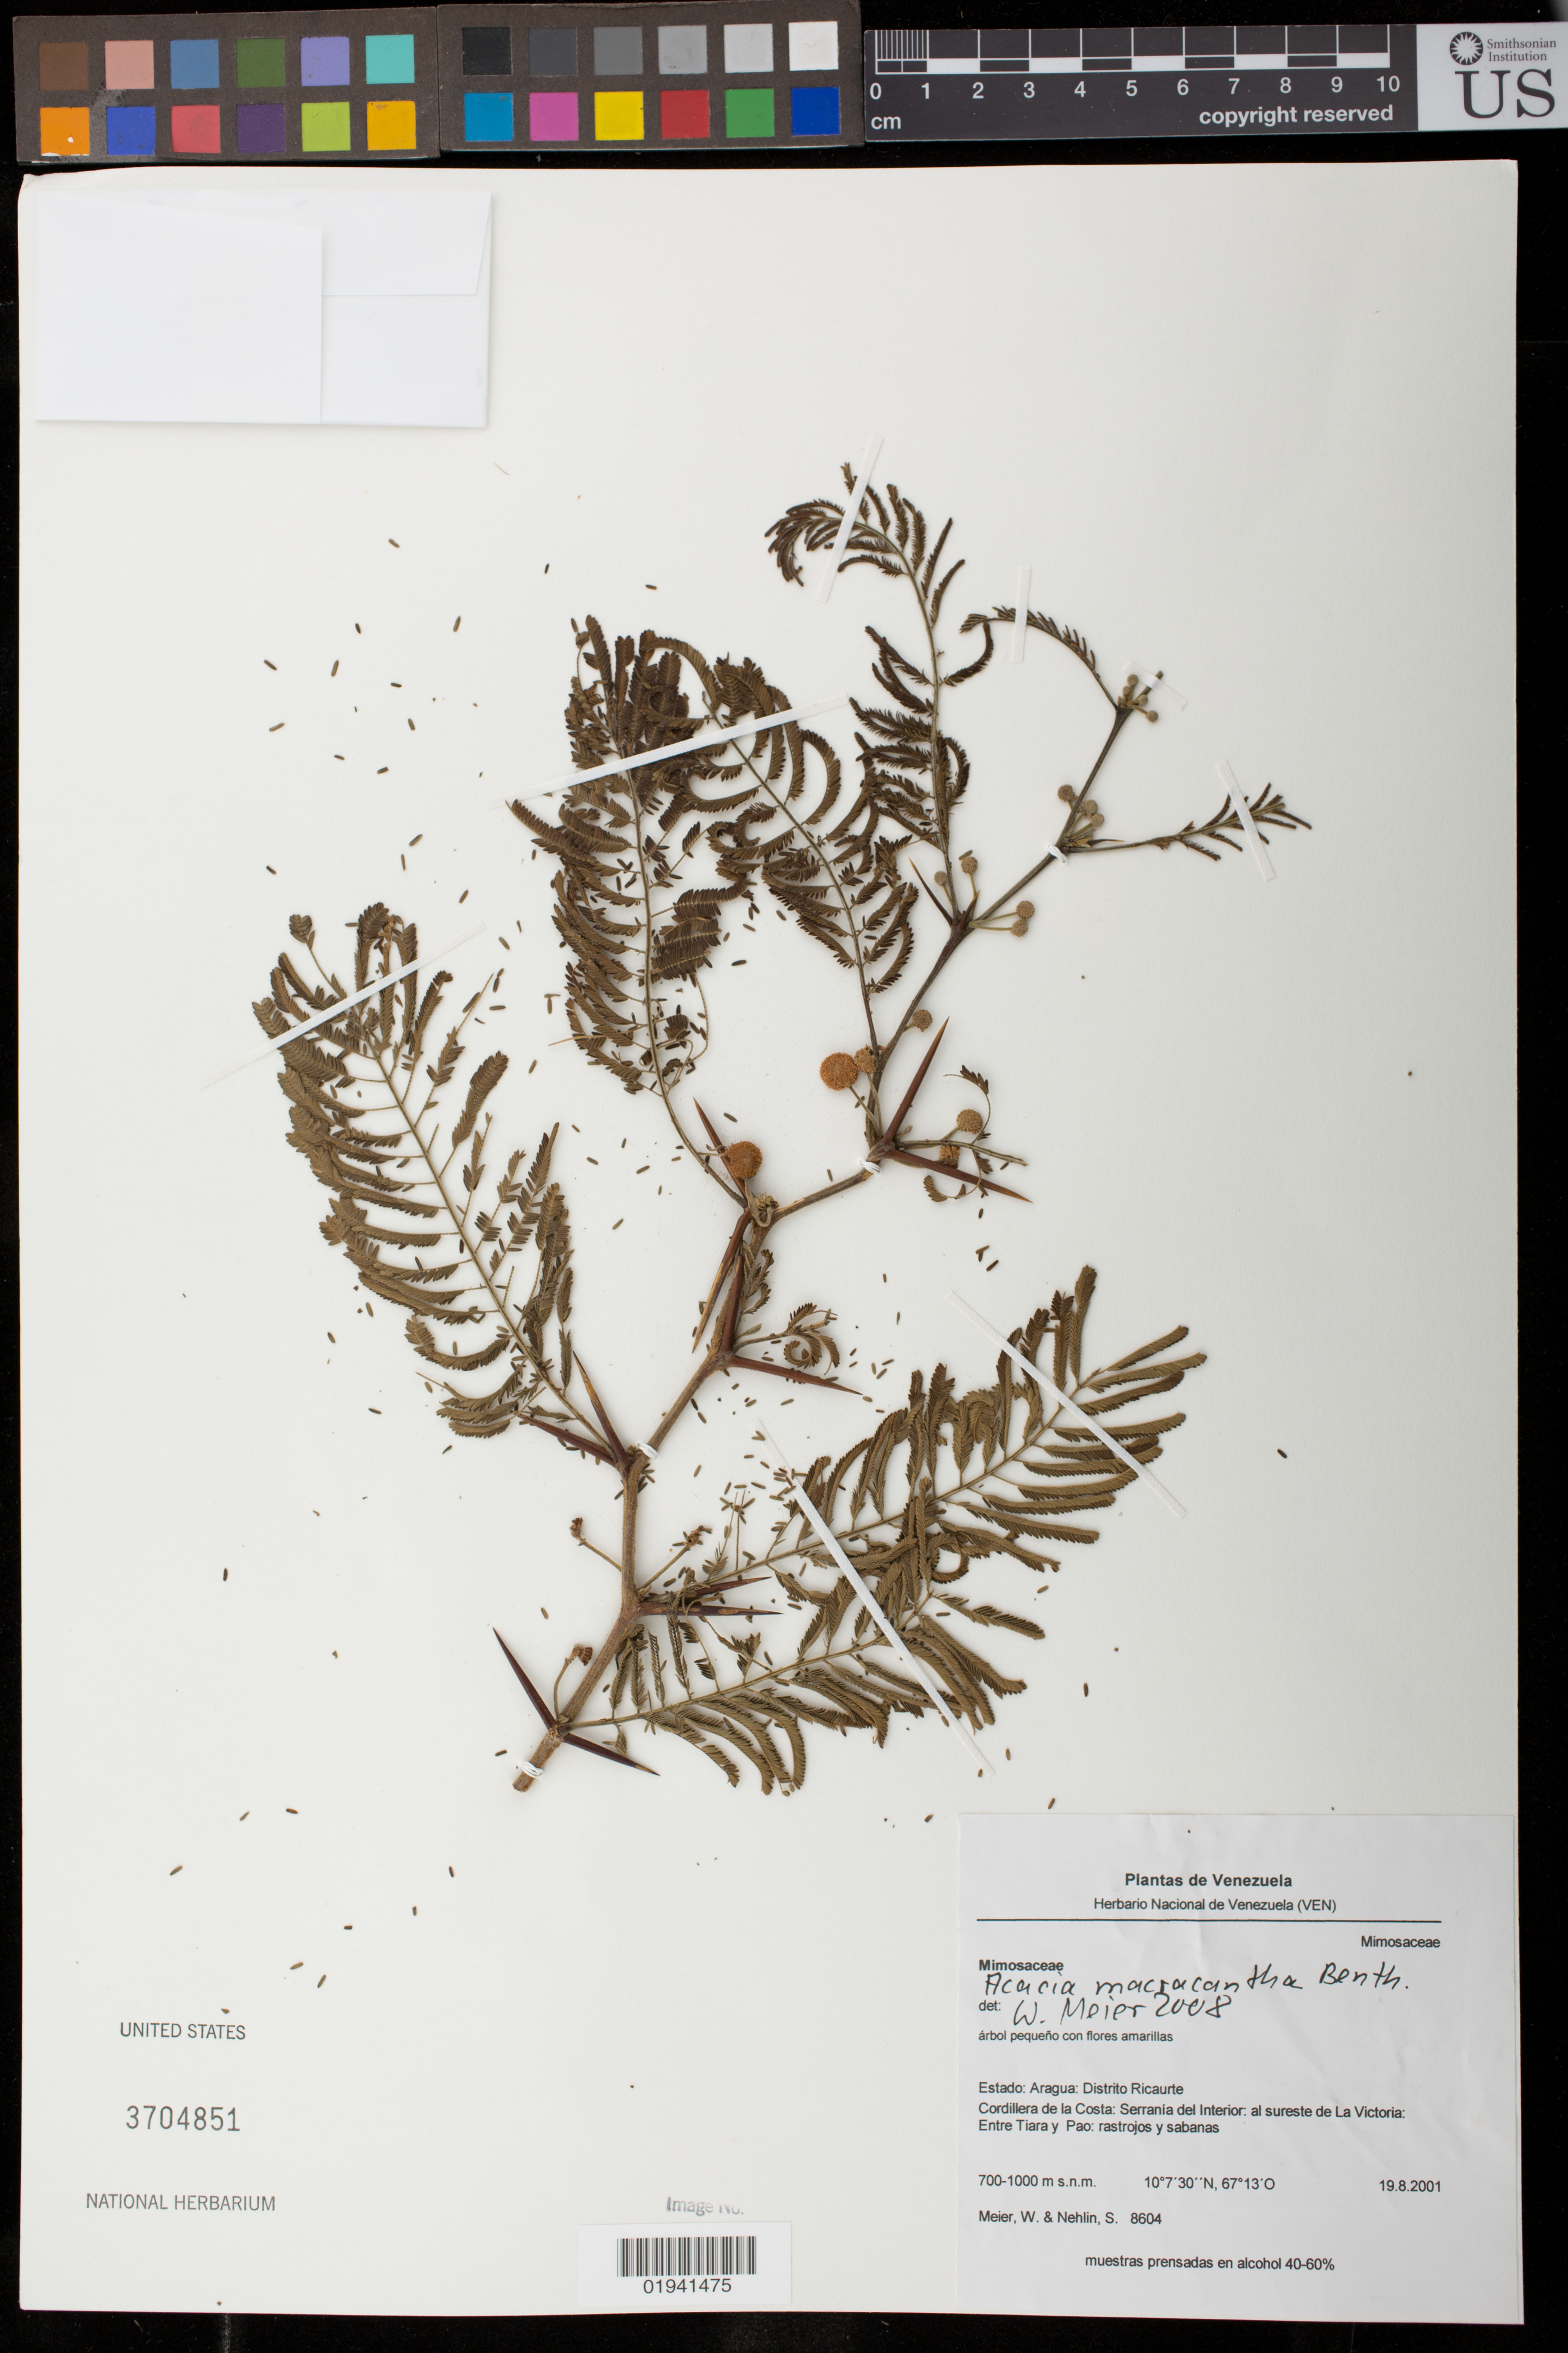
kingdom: Plantae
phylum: Tracheophyta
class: Magnoliopsida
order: Fabales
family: Fabaceae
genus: Vachellia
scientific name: Vachellia macracantha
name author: (Humb. & Bonpl. ex Willd.) Seigler & Ebinger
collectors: W. Meier & S. Nehlin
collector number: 8604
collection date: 2001-08-19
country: Venezuela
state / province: Aragua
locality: Cordillera de la Costa: Serriana del Interior: al sureste de La Victoria: Entre Tiara y Pao [Ricaurte Mun. ??]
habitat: rastrojos y sabanas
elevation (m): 700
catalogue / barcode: US 3704851